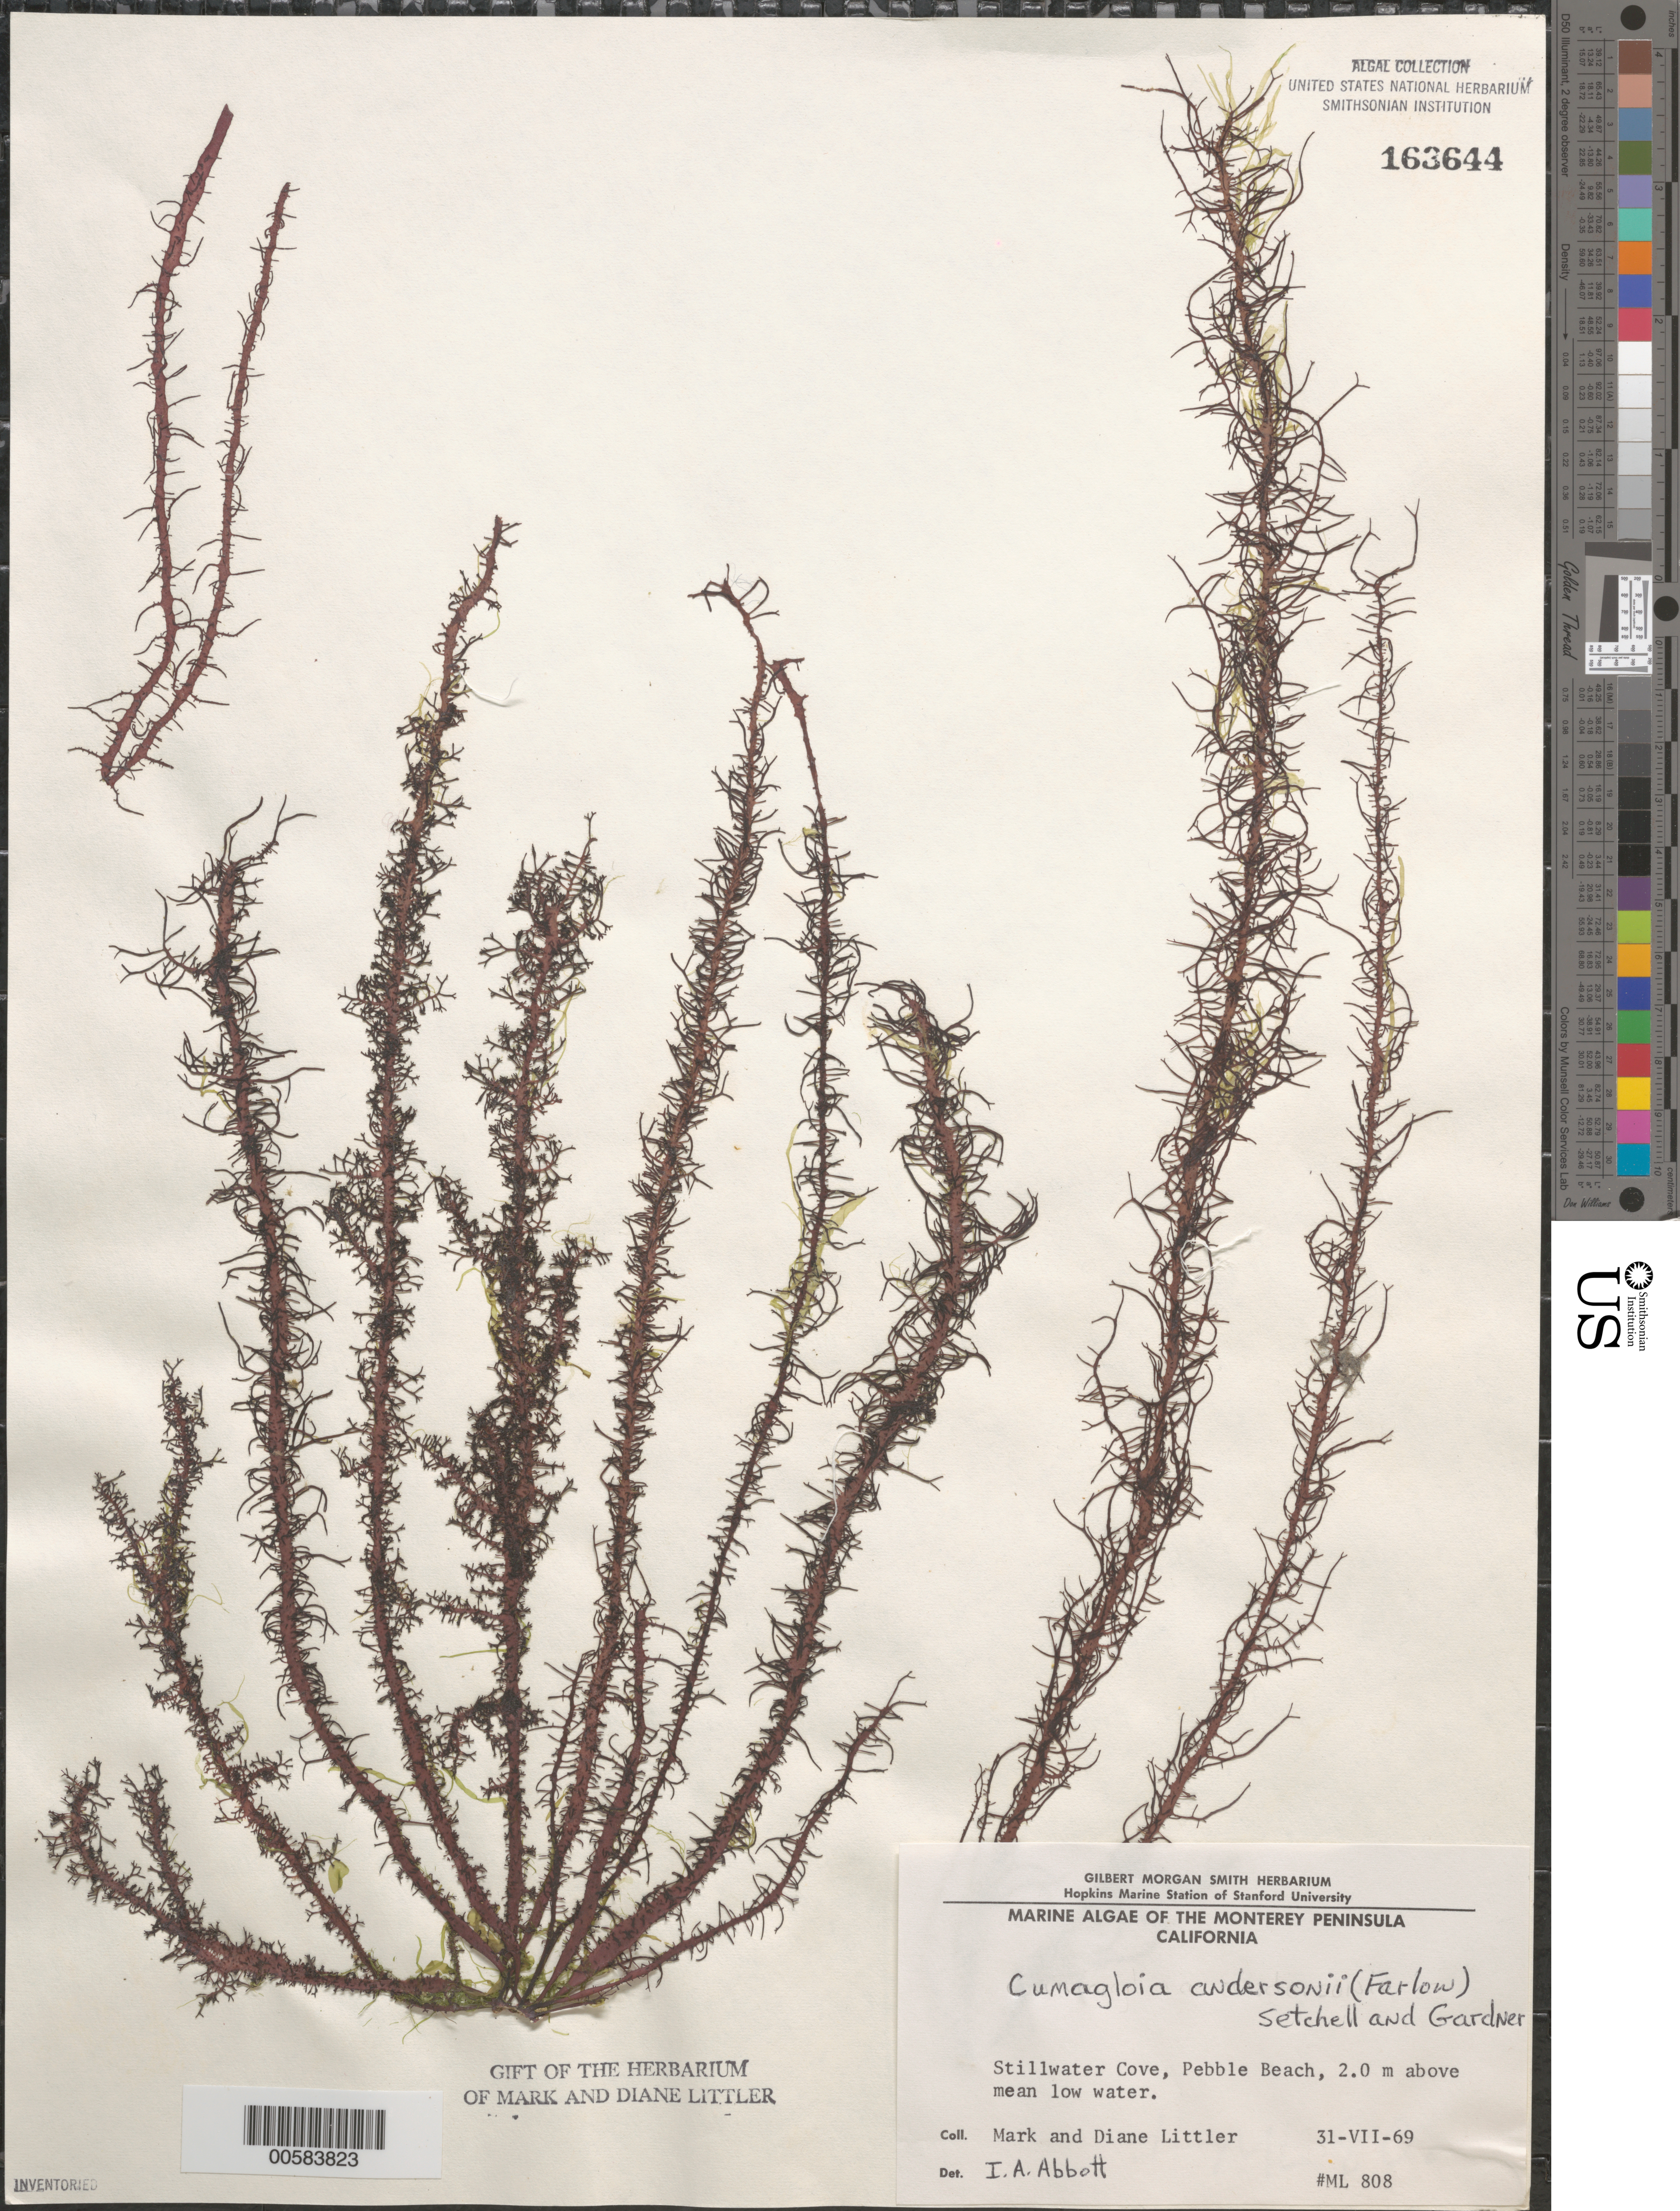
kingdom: Plantae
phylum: Rhodophyta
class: Florideophyceae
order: Nemaliales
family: Liagoraceae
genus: Cumagloia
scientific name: Cumagloia andersonii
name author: (Farl.) Setch. & N.L. Gardner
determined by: Abbott, Isabella A.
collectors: M. M. Littler & D. S. Littler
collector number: ML 808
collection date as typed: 31 Jul 1969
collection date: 1969-07-31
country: United States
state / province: California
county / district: Monterey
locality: Stillwater Cove, Pebble Beach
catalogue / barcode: US 163644